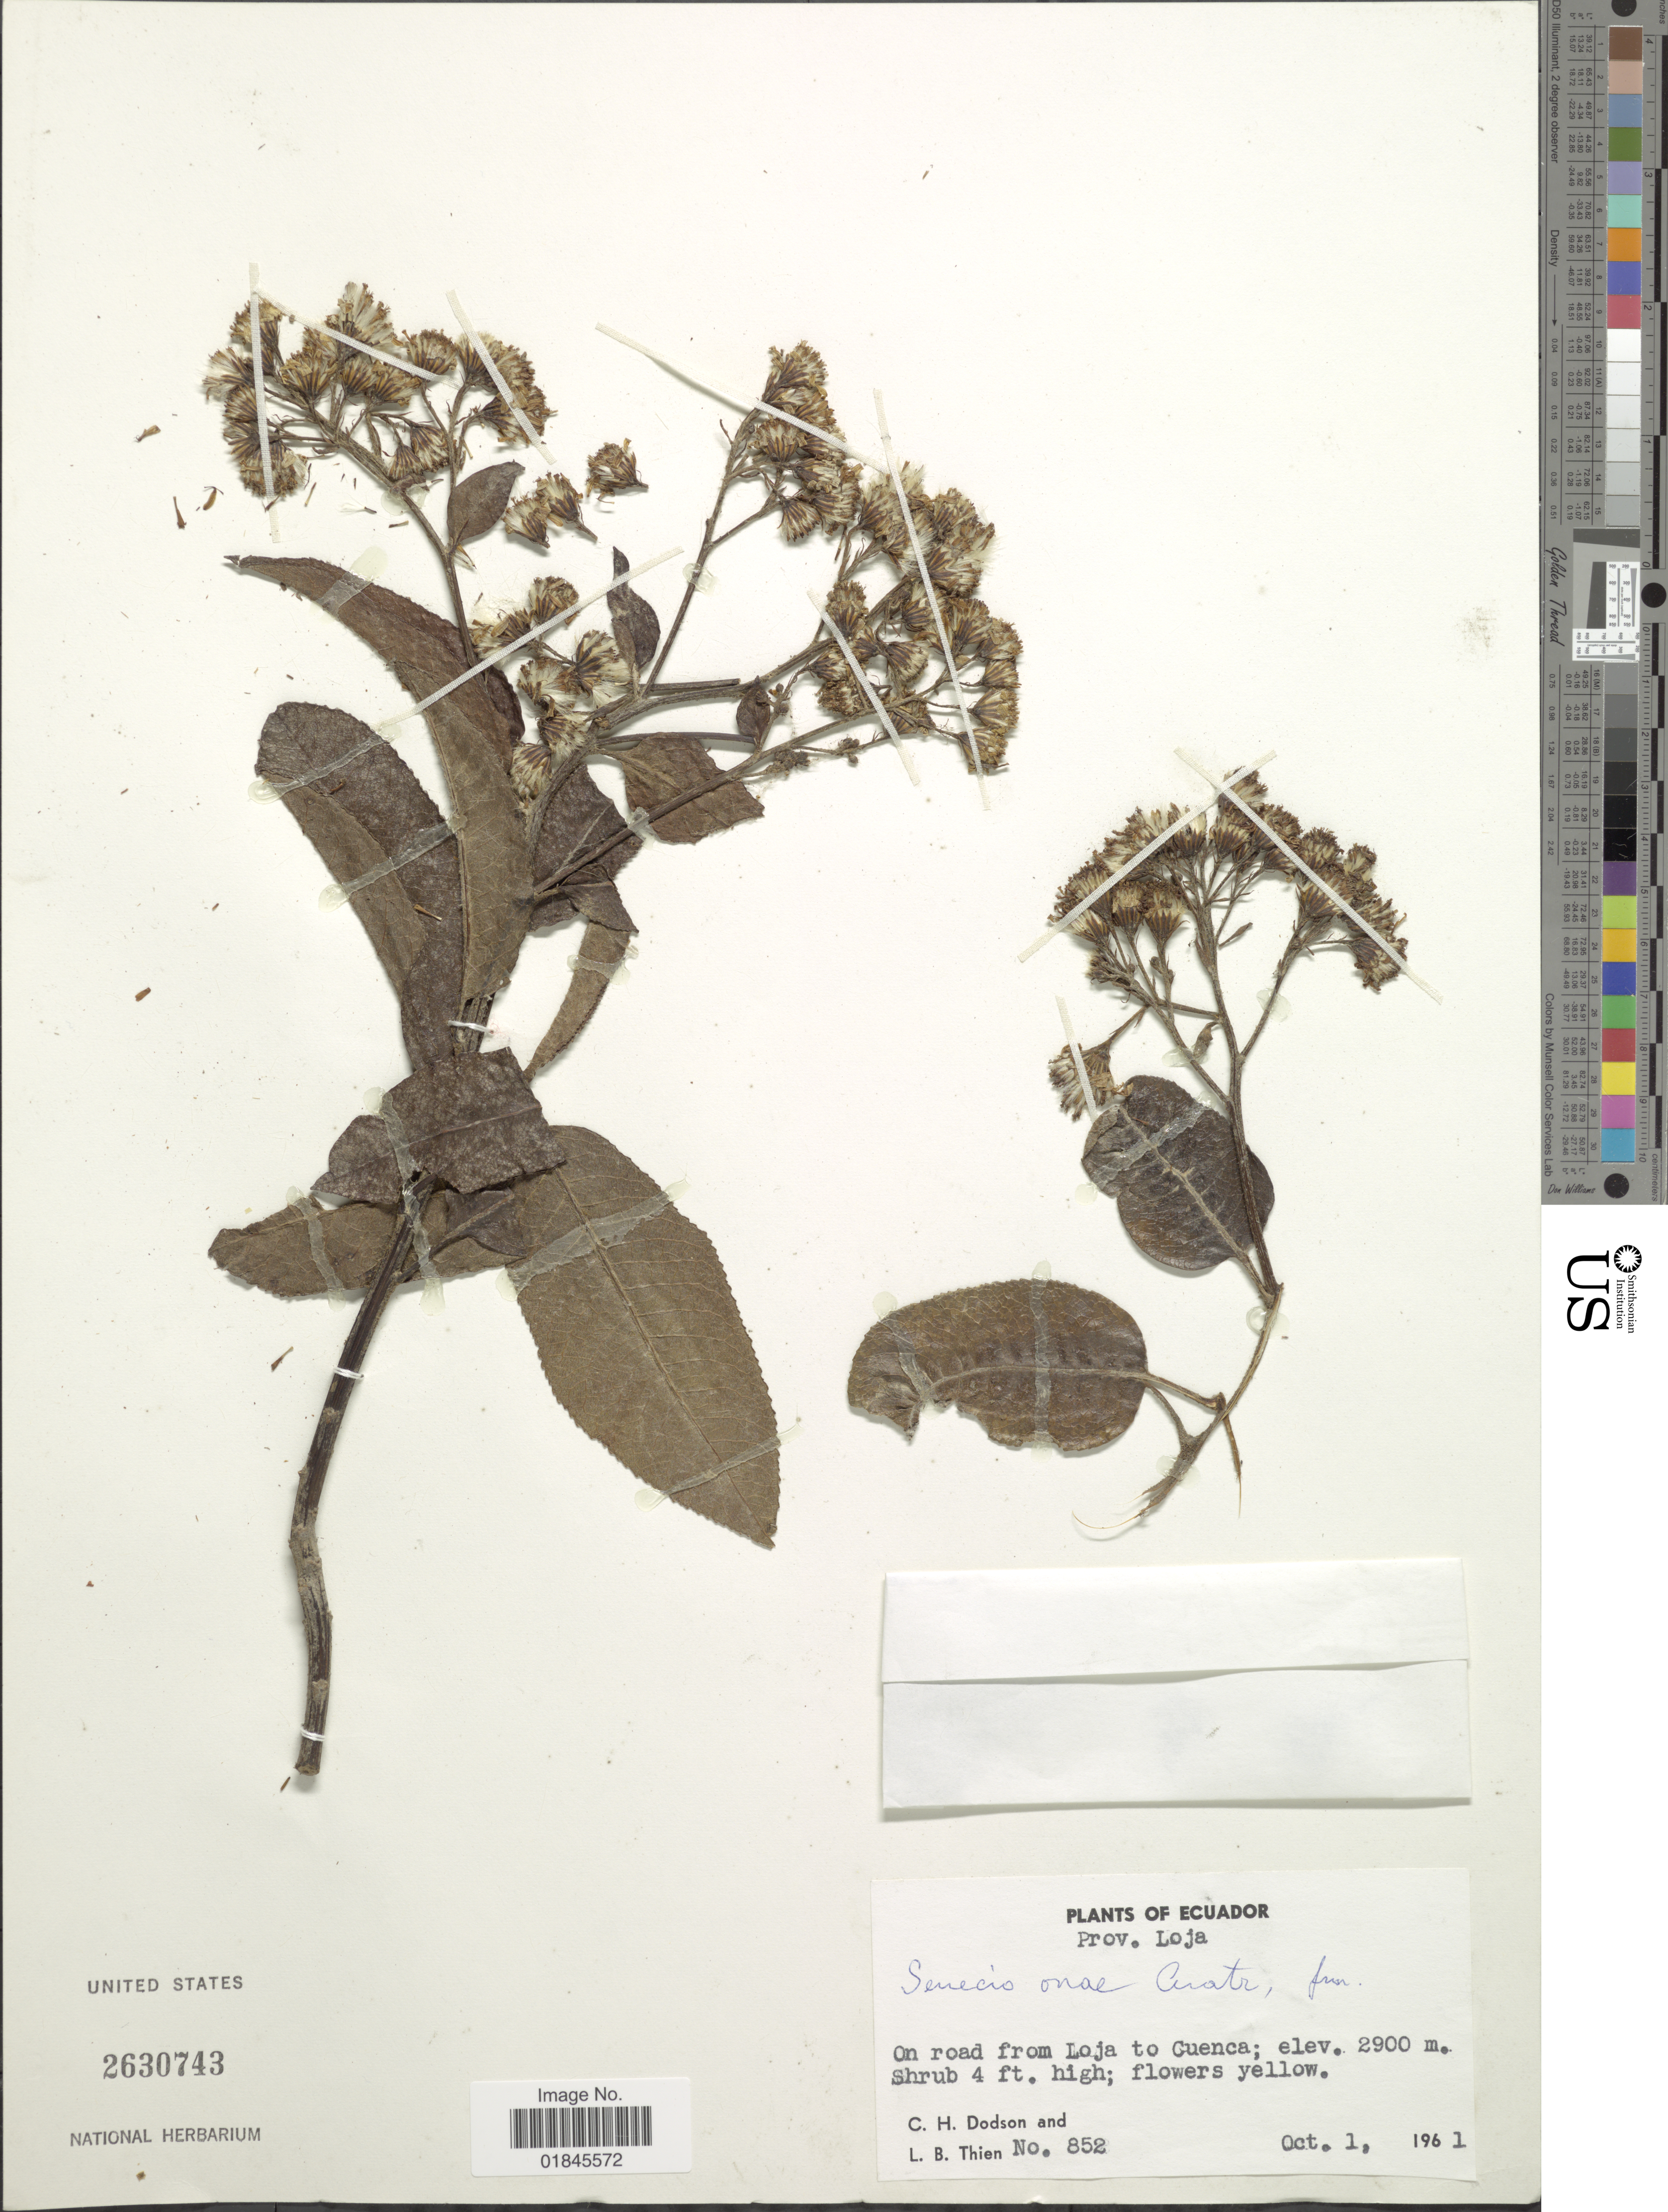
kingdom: Plantae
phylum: Tracheophyta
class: Magnoliopsida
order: Asterales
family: Asteraceae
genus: Pentacalia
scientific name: Pentacalia onae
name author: (Cuatrec.) Cuatrec.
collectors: C. H. Dodson & L. Thien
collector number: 852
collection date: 1961-10-01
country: Ecuador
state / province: Loja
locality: Prov. Loja. On road from Loja to Cuenca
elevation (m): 2900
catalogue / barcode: US 2630743